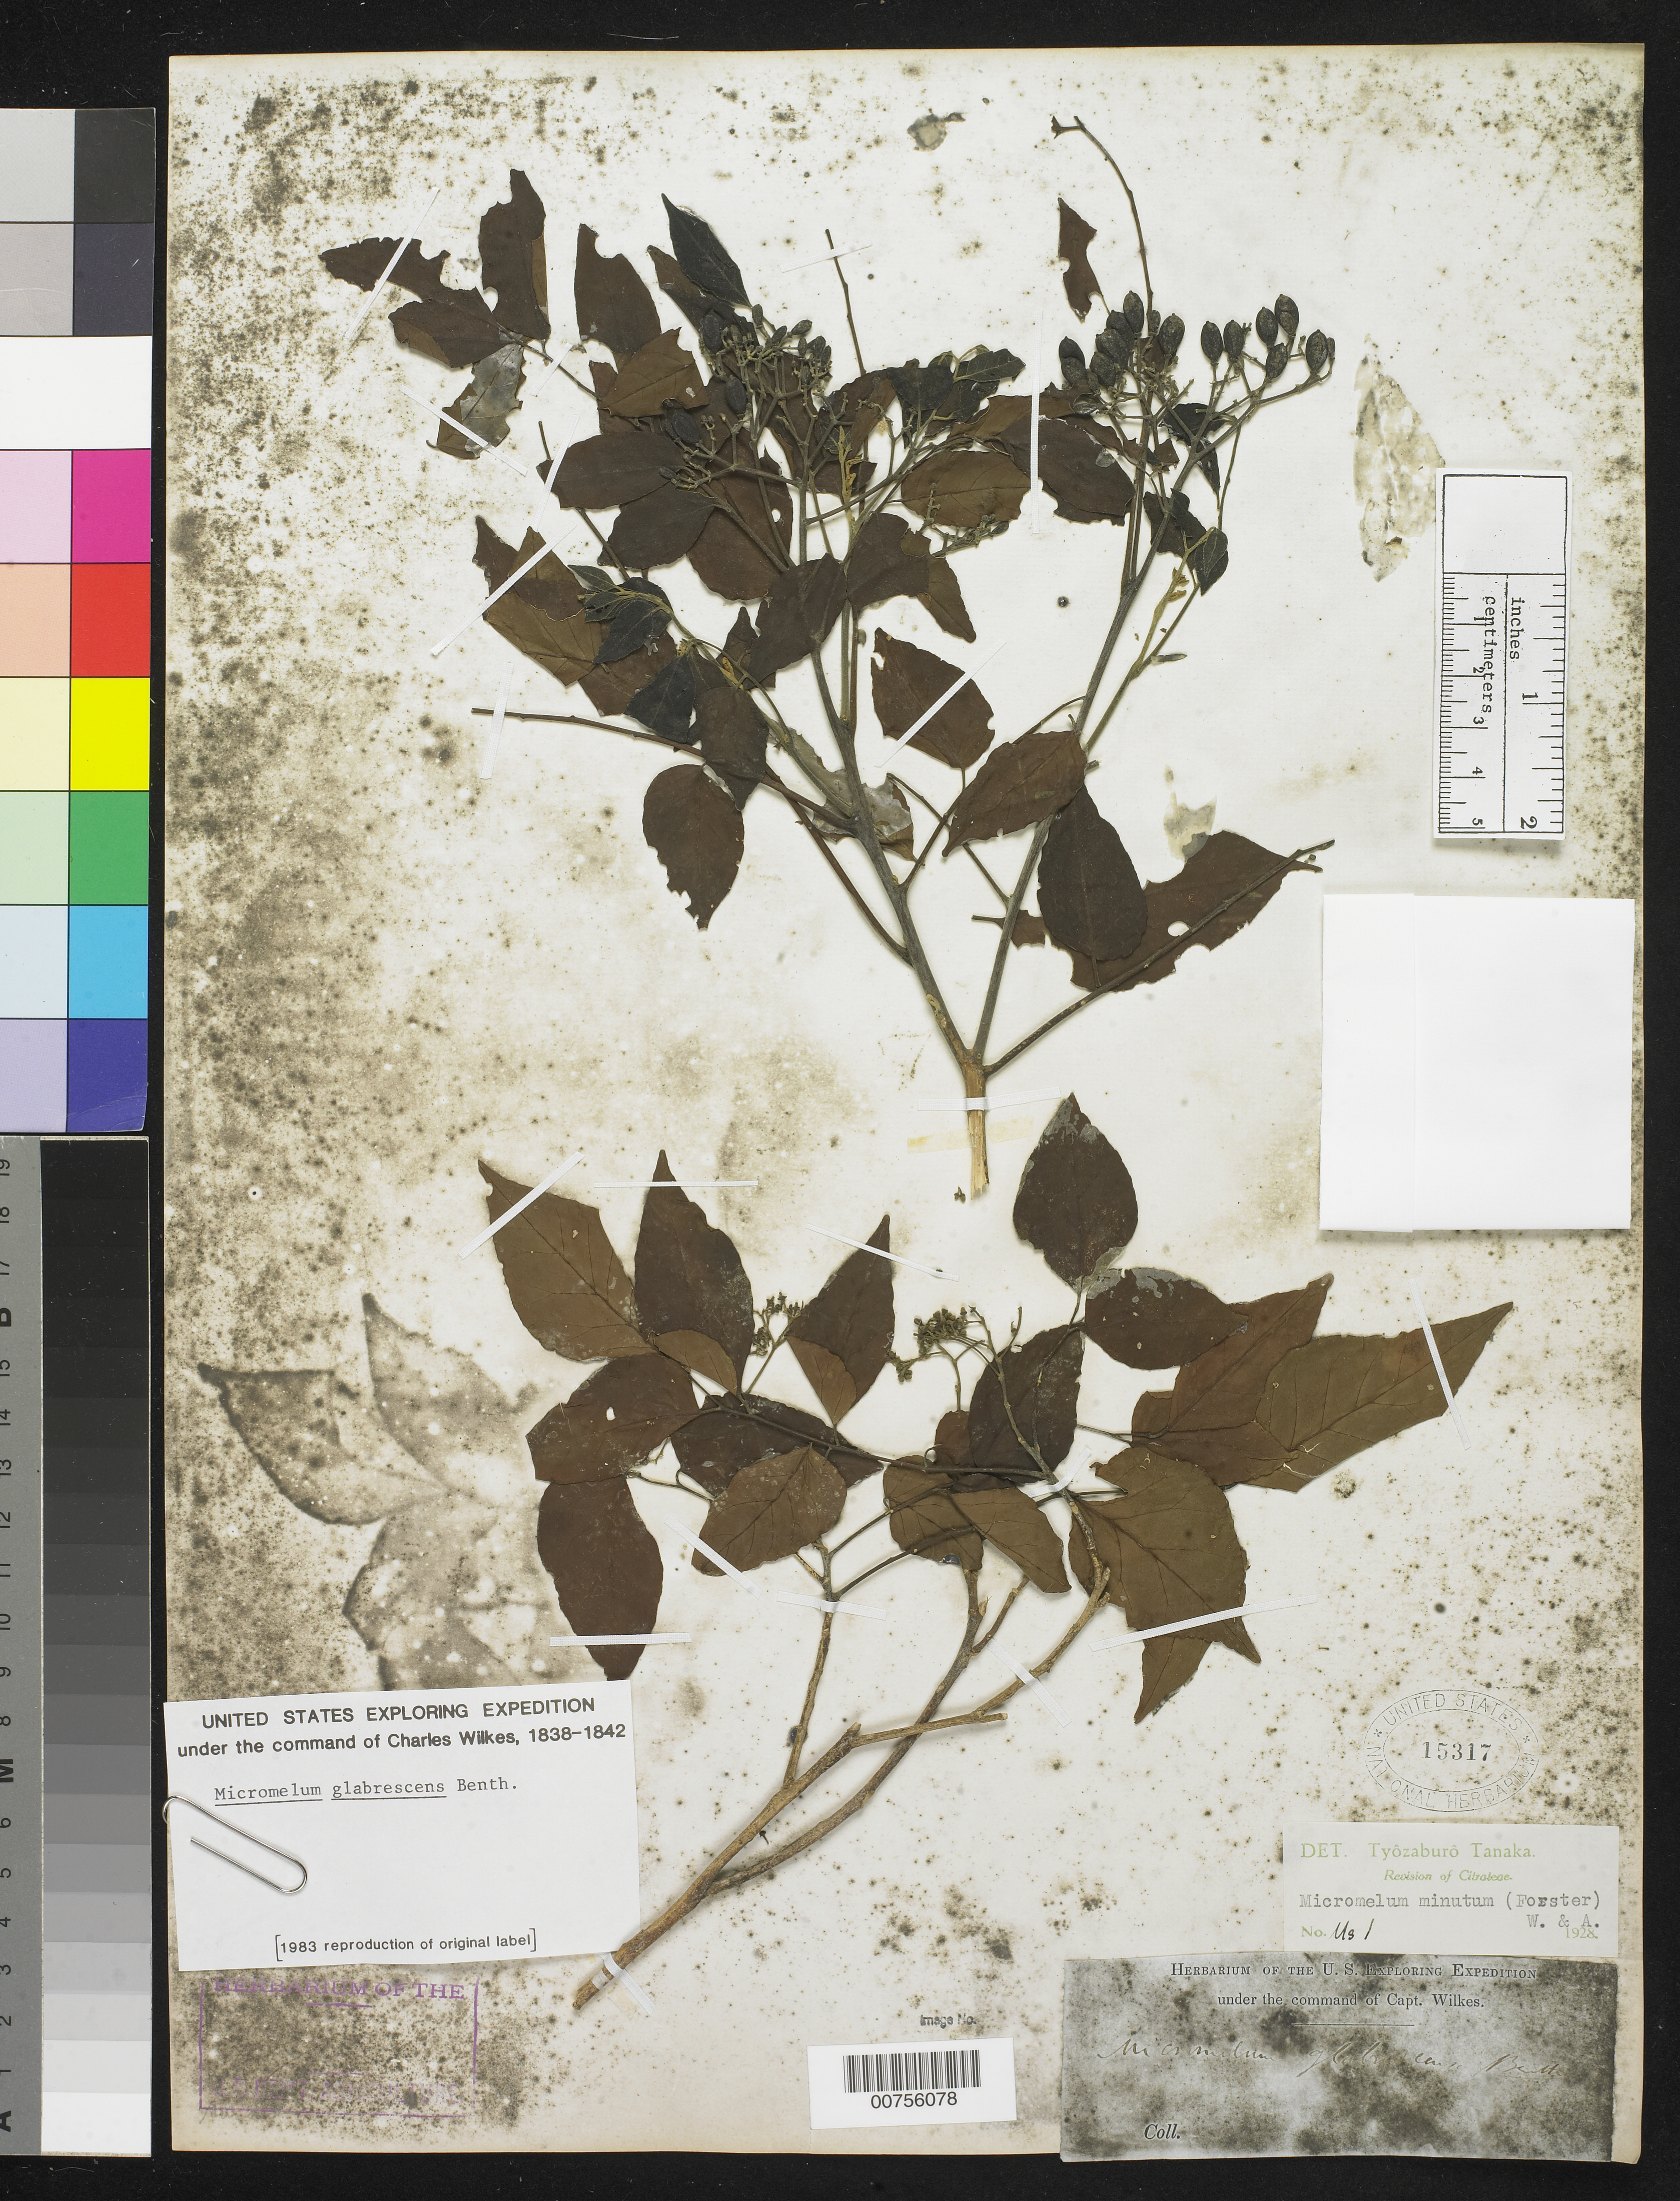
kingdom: Plantae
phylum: Tracheophyta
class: Magnoliopsida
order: Sapindales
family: Rutaceae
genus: Micromelum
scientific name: Micromelum minutum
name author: (G. Forst.) Wight & Arn.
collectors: Wilkes Explor. Exped.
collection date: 1838/1842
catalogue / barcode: US 15317